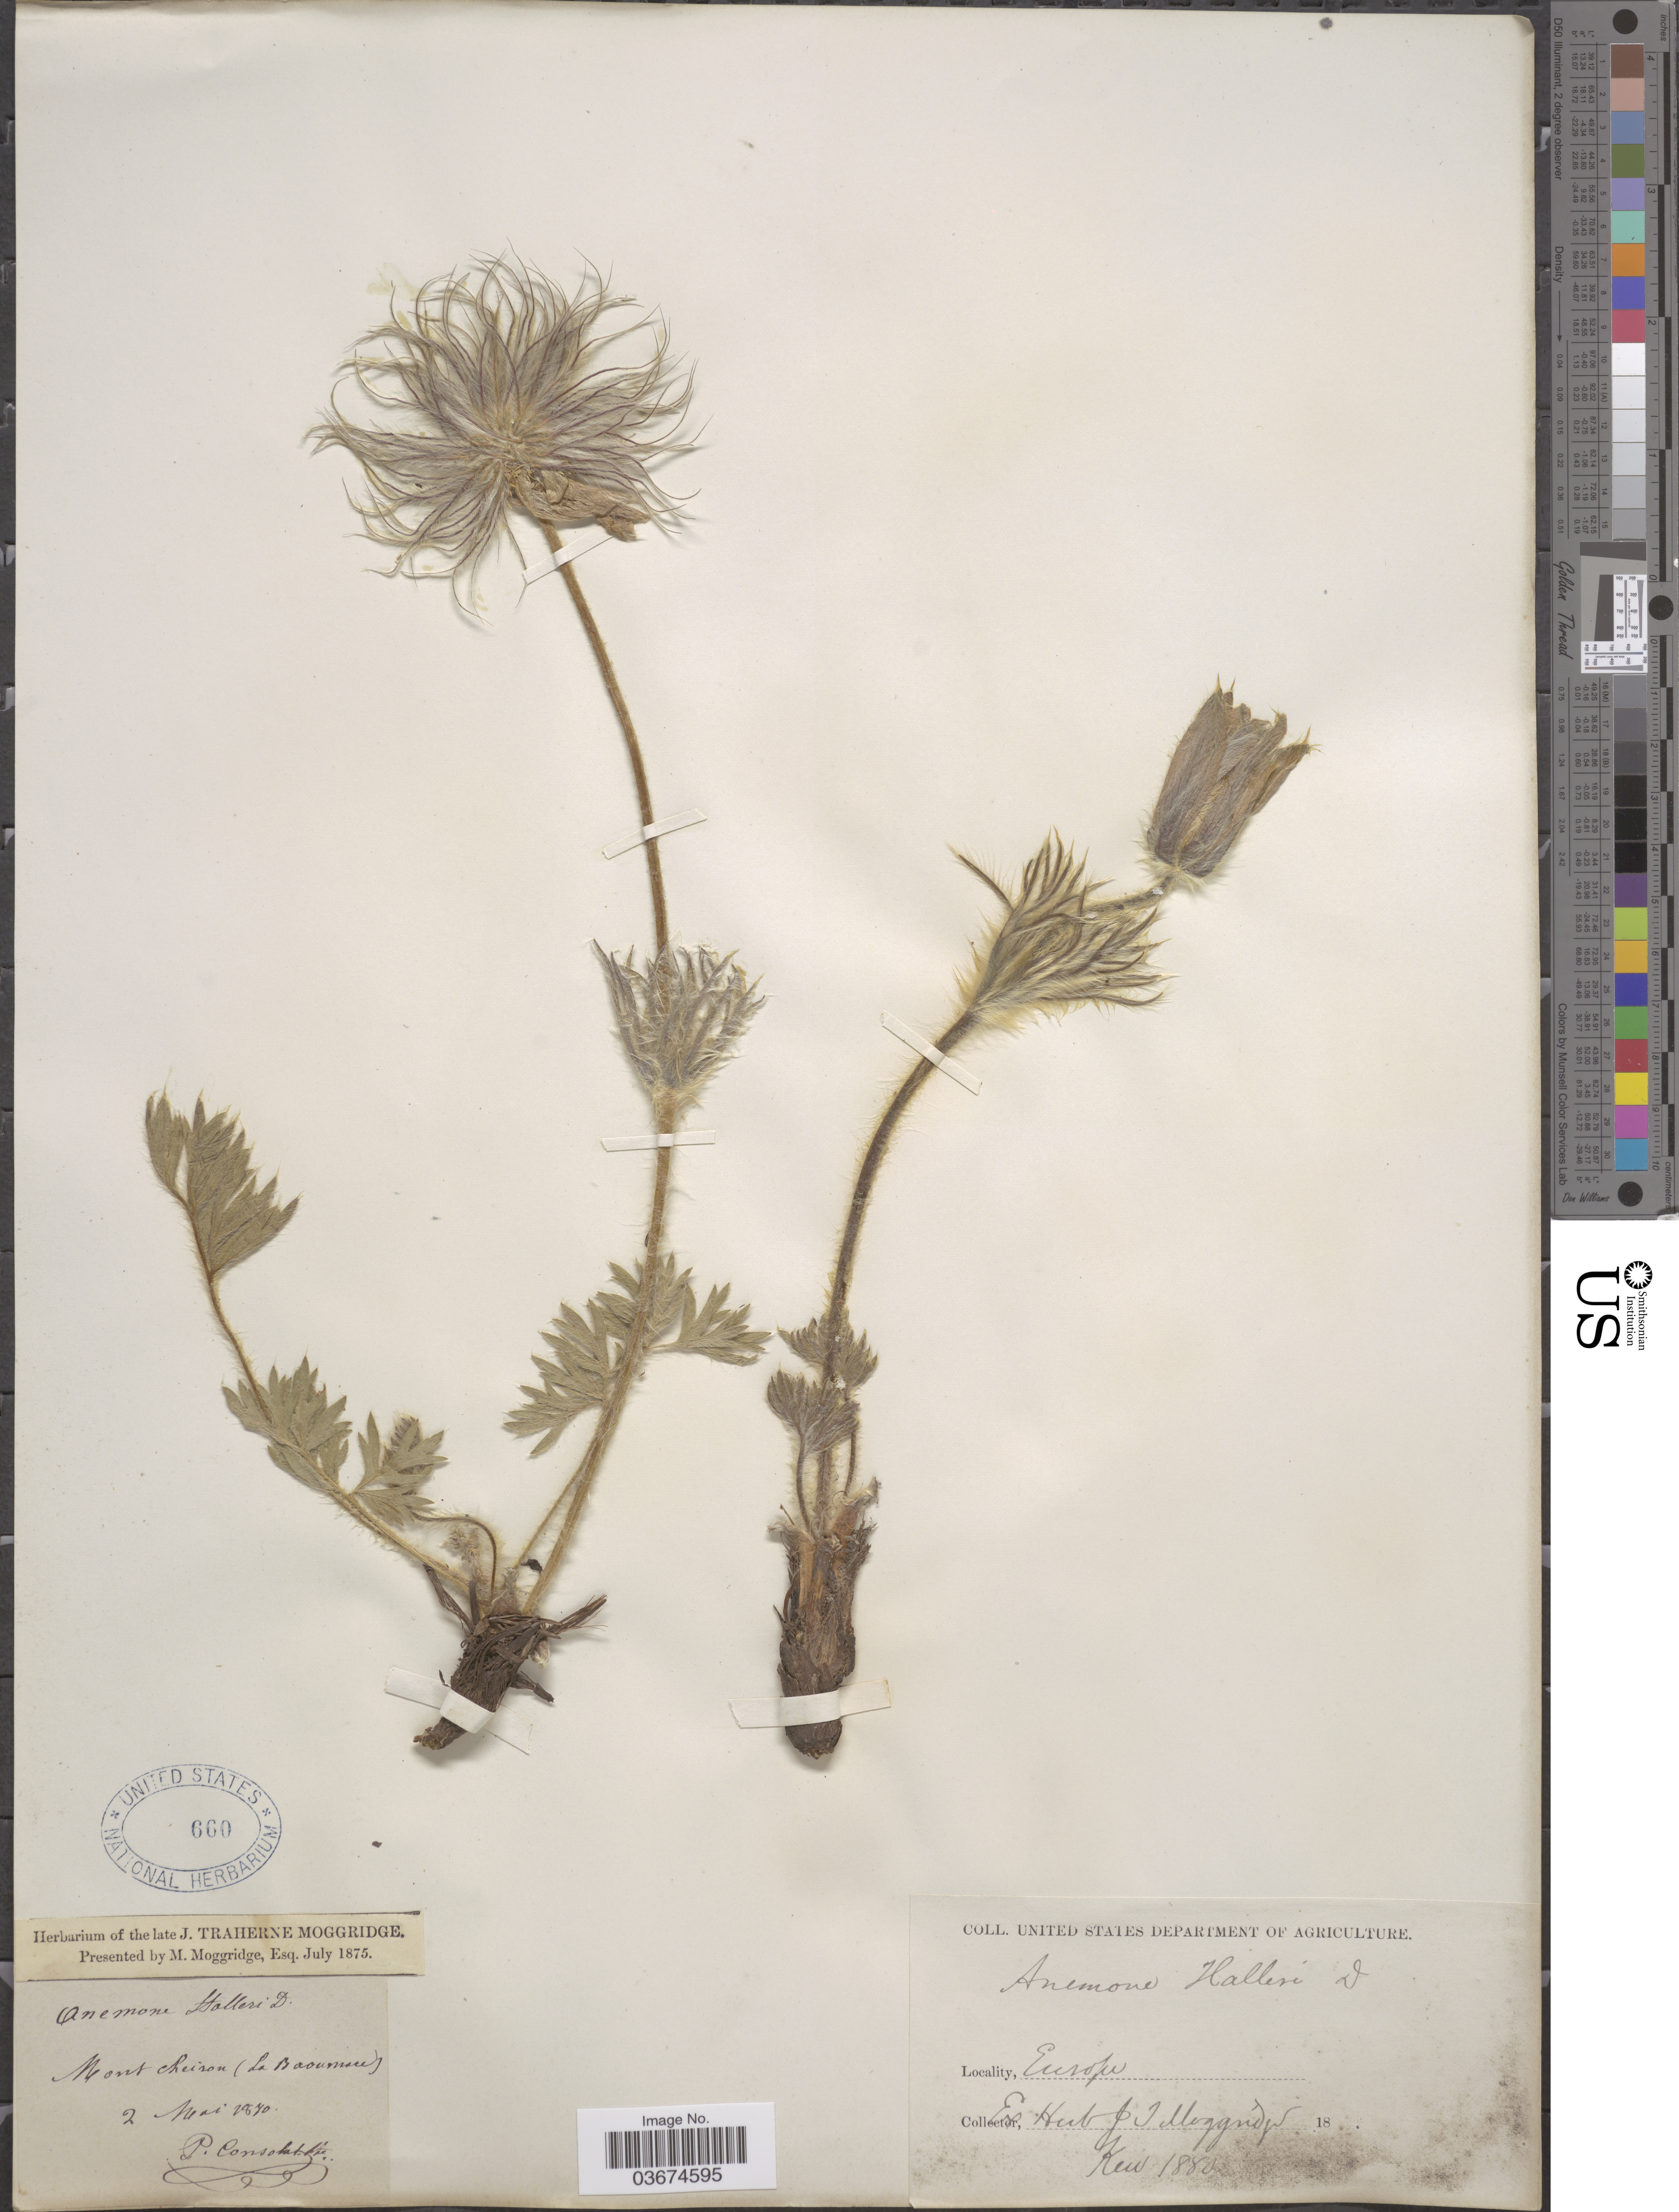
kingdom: Plantae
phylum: Tracheophyta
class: Magnoliopsida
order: Ranunculales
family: Ranunculaceae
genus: Pulsatilla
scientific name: Pulsatilla halleri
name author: (All.) Willd.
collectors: P. Consolat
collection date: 1870-05-02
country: France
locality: Mont Cheiron (La Baoumuse [interpreted]). Europe.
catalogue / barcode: US 660